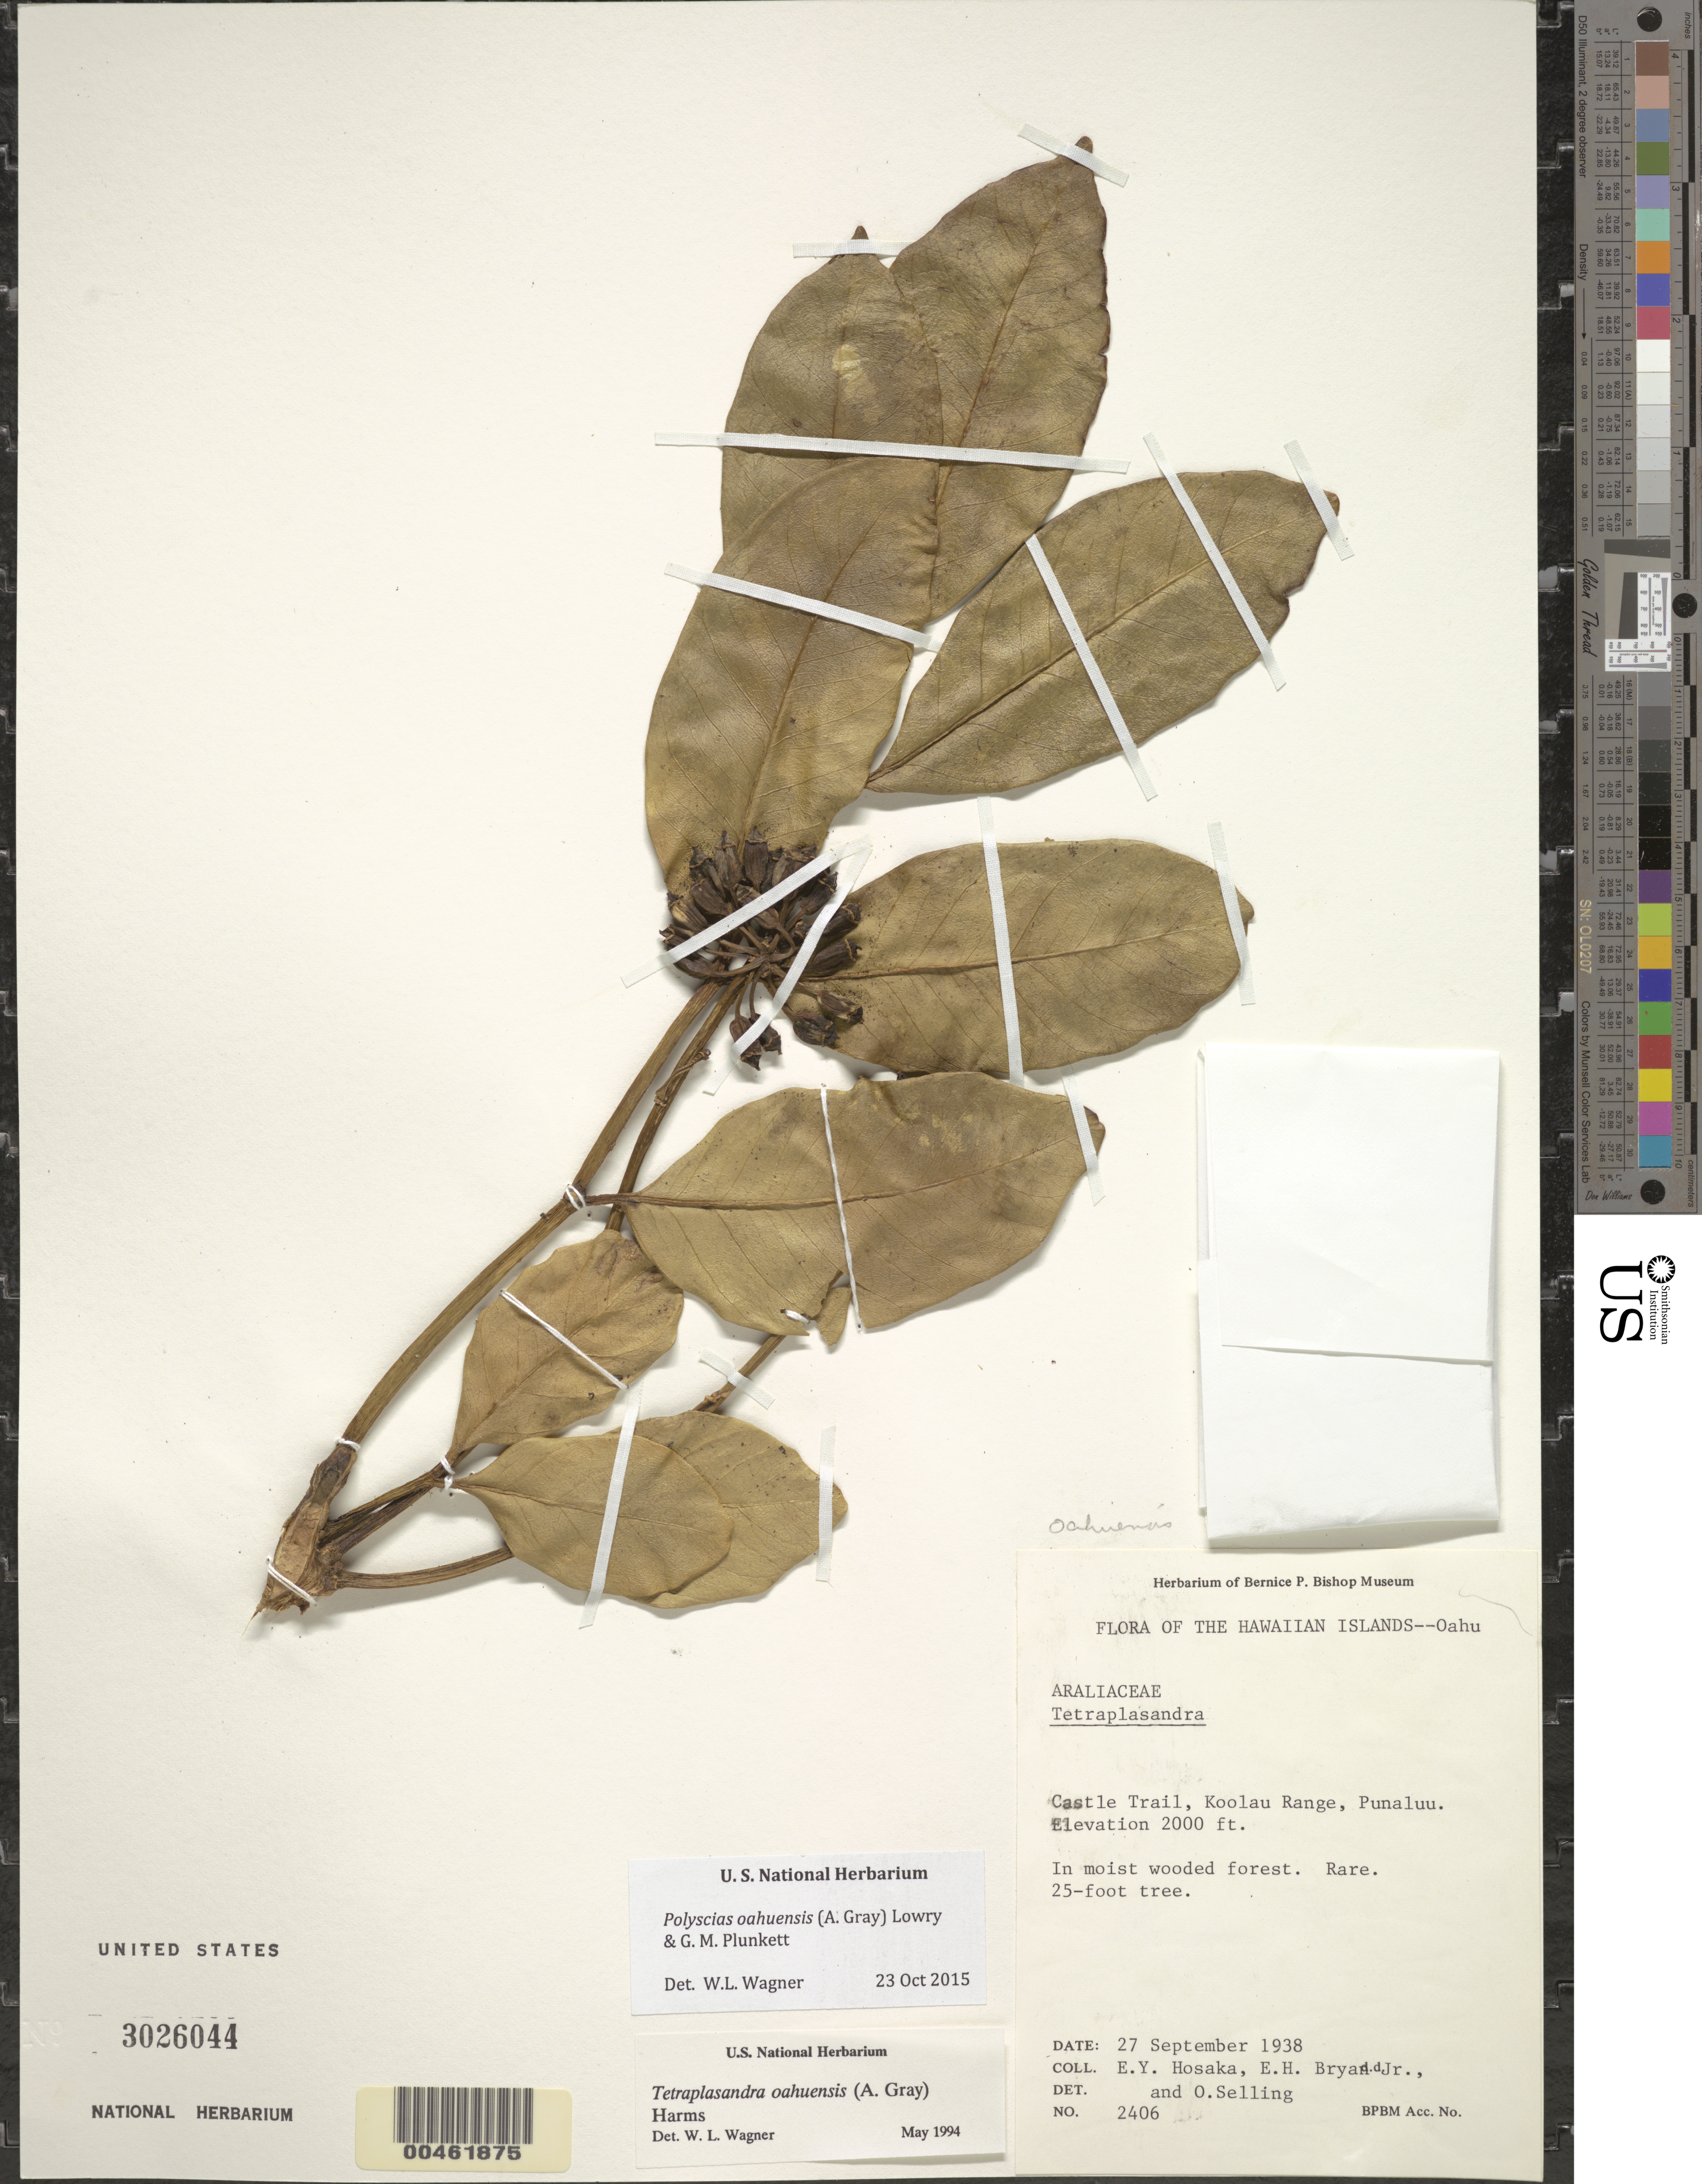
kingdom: Plantae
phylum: Tracheophyta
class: Magnoliopsida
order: Apiales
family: Araliaceae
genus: Polyscias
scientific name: Polyscias oahuensis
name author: (A. Gray) Lowry & G. M. Plunkett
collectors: E. Y. Hosaka, J. Bryan & O. Selling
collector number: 2406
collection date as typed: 27 Sep 1938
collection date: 1938-09-27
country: United States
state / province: Hawaii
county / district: Honolulu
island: Oahu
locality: Castle Trail, Koolau Range, Punaluu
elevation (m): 610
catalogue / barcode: US 3026044